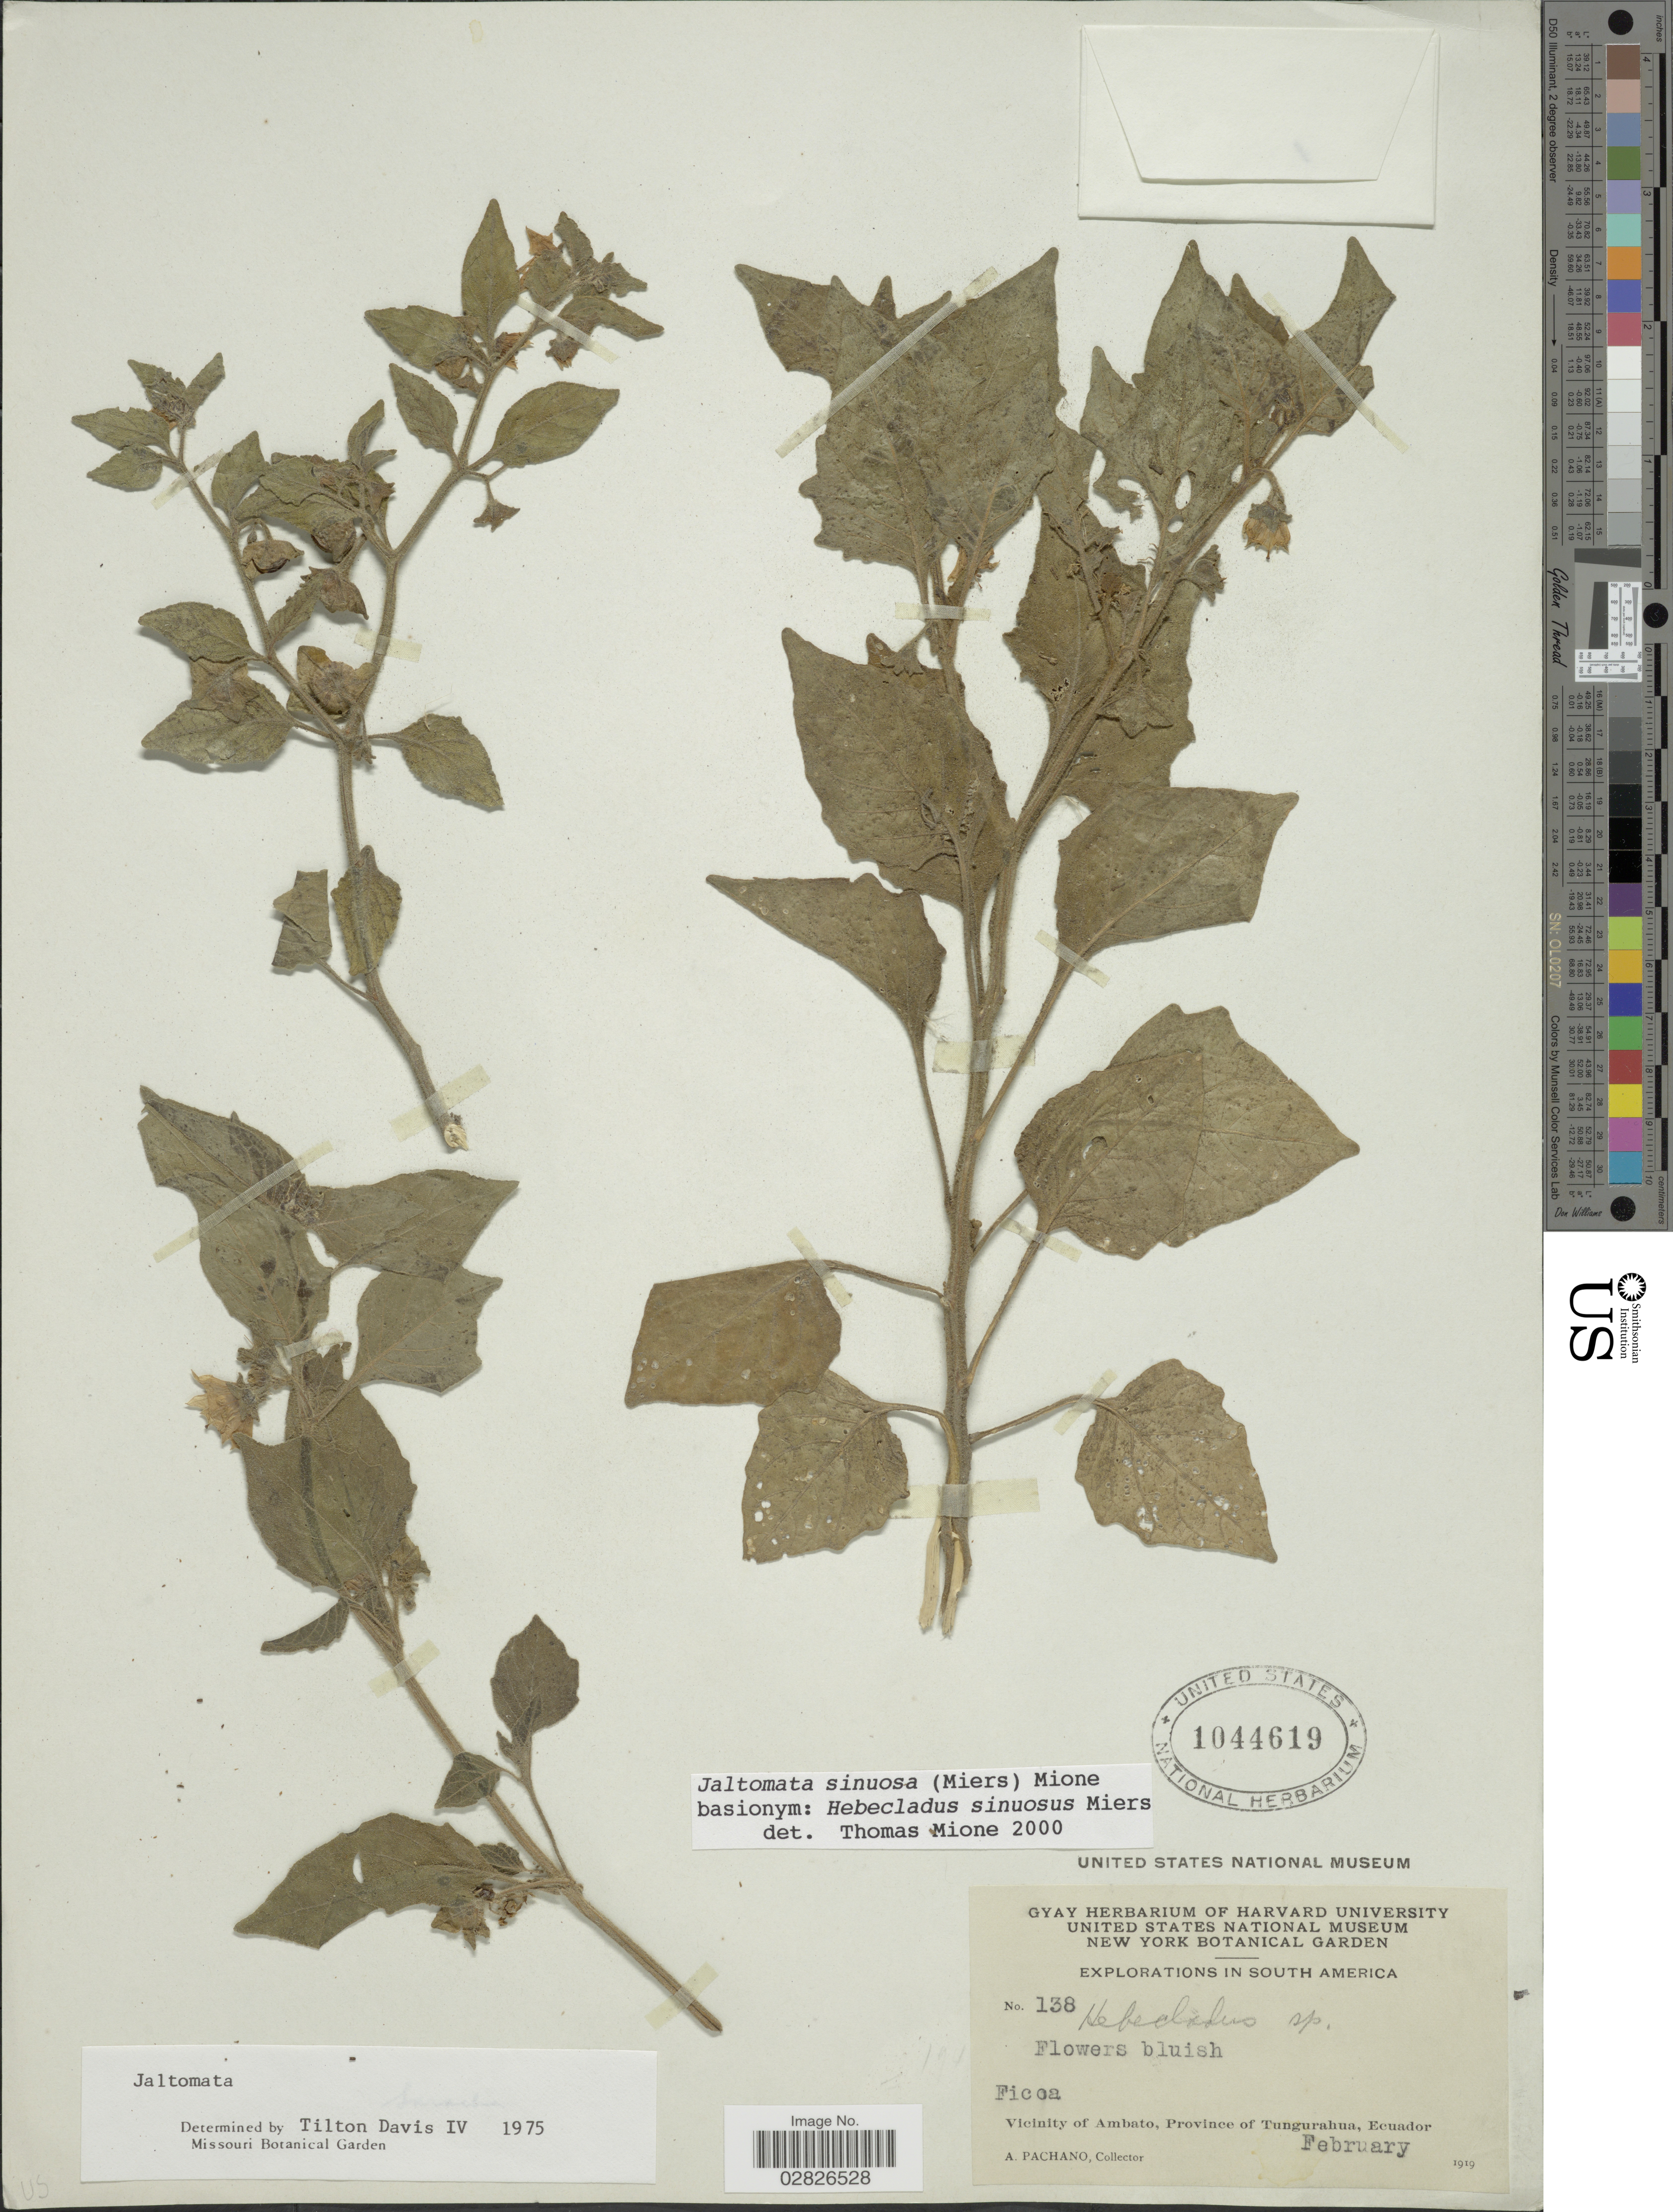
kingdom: Plantae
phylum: Tracheophyta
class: Magnoliopsida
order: Solanales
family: Solanaceae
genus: Jaltomata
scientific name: Jaltomata sinuosa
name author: (Miers) Mione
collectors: A. Pachano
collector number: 138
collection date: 1919-02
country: Ecuador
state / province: Tungurahua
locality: Ficoa, Vicinity of Ambato.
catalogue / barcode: US 1044619